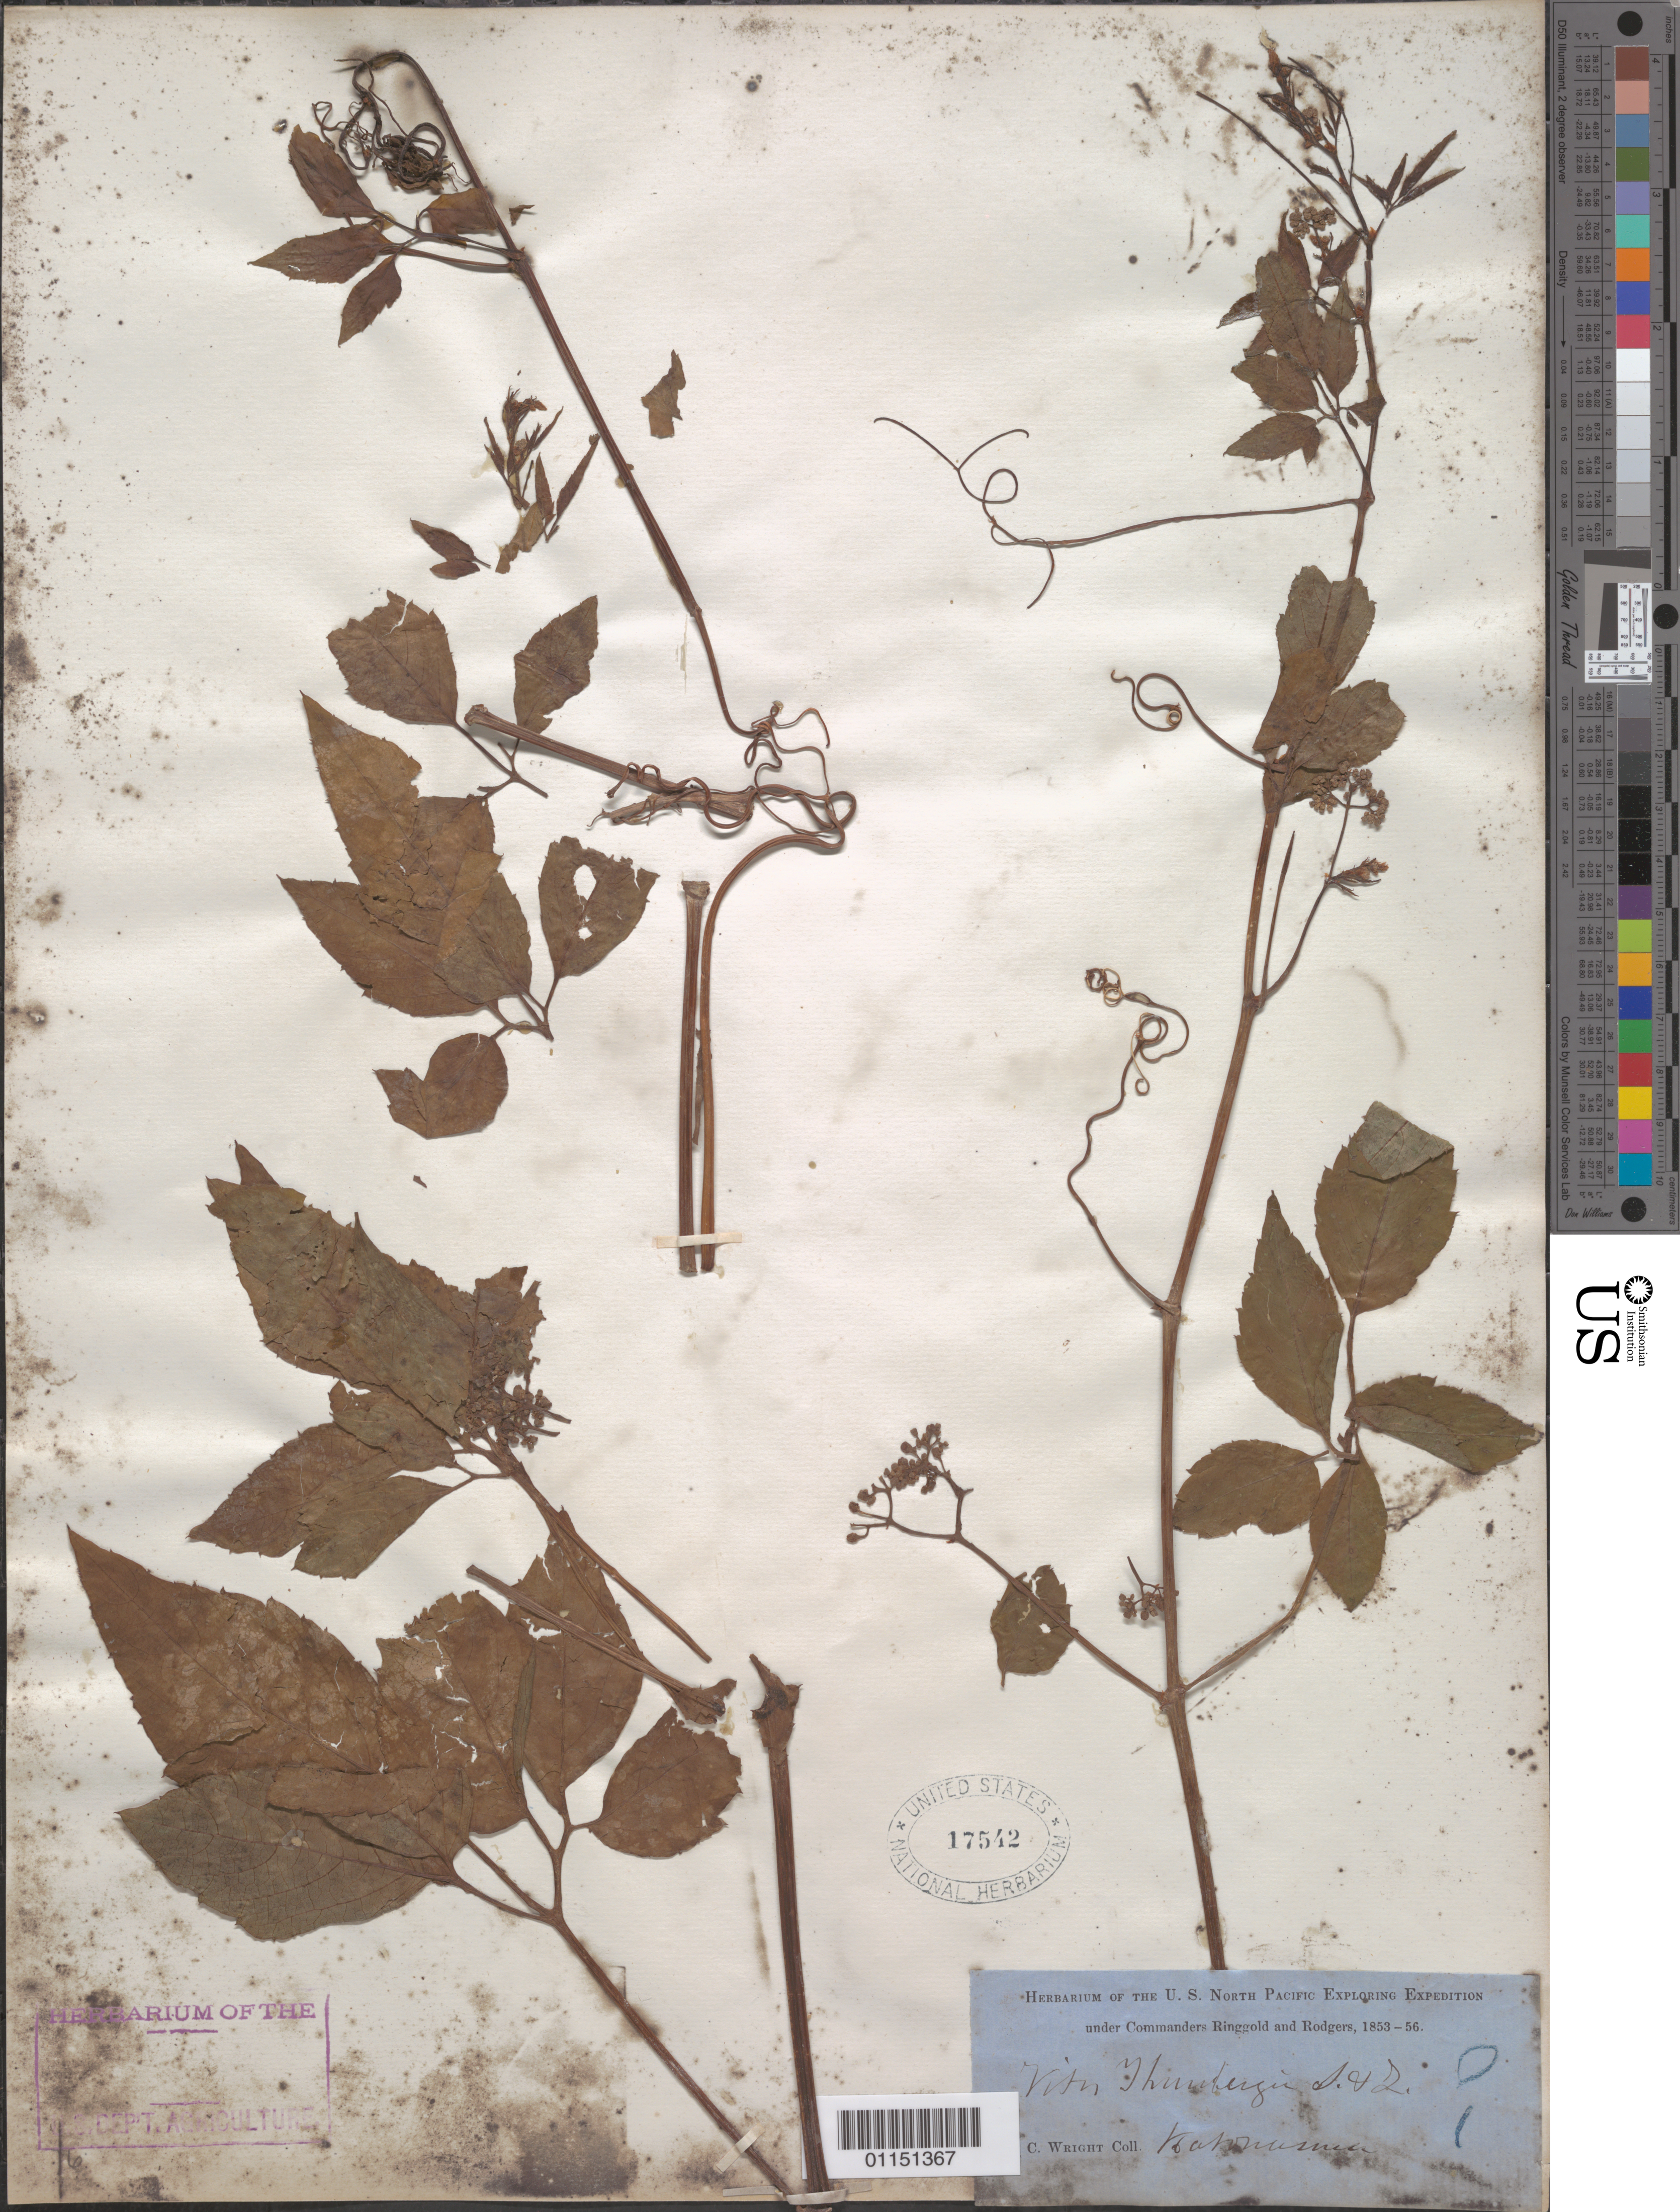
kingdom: Plantae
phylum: Tracheophyta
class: Magnoliopsida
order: Vitales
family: Vitaceae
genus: Vitis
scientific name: Vitis sp.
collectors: C. Wright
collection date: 1853/1856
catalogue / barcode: US 17542